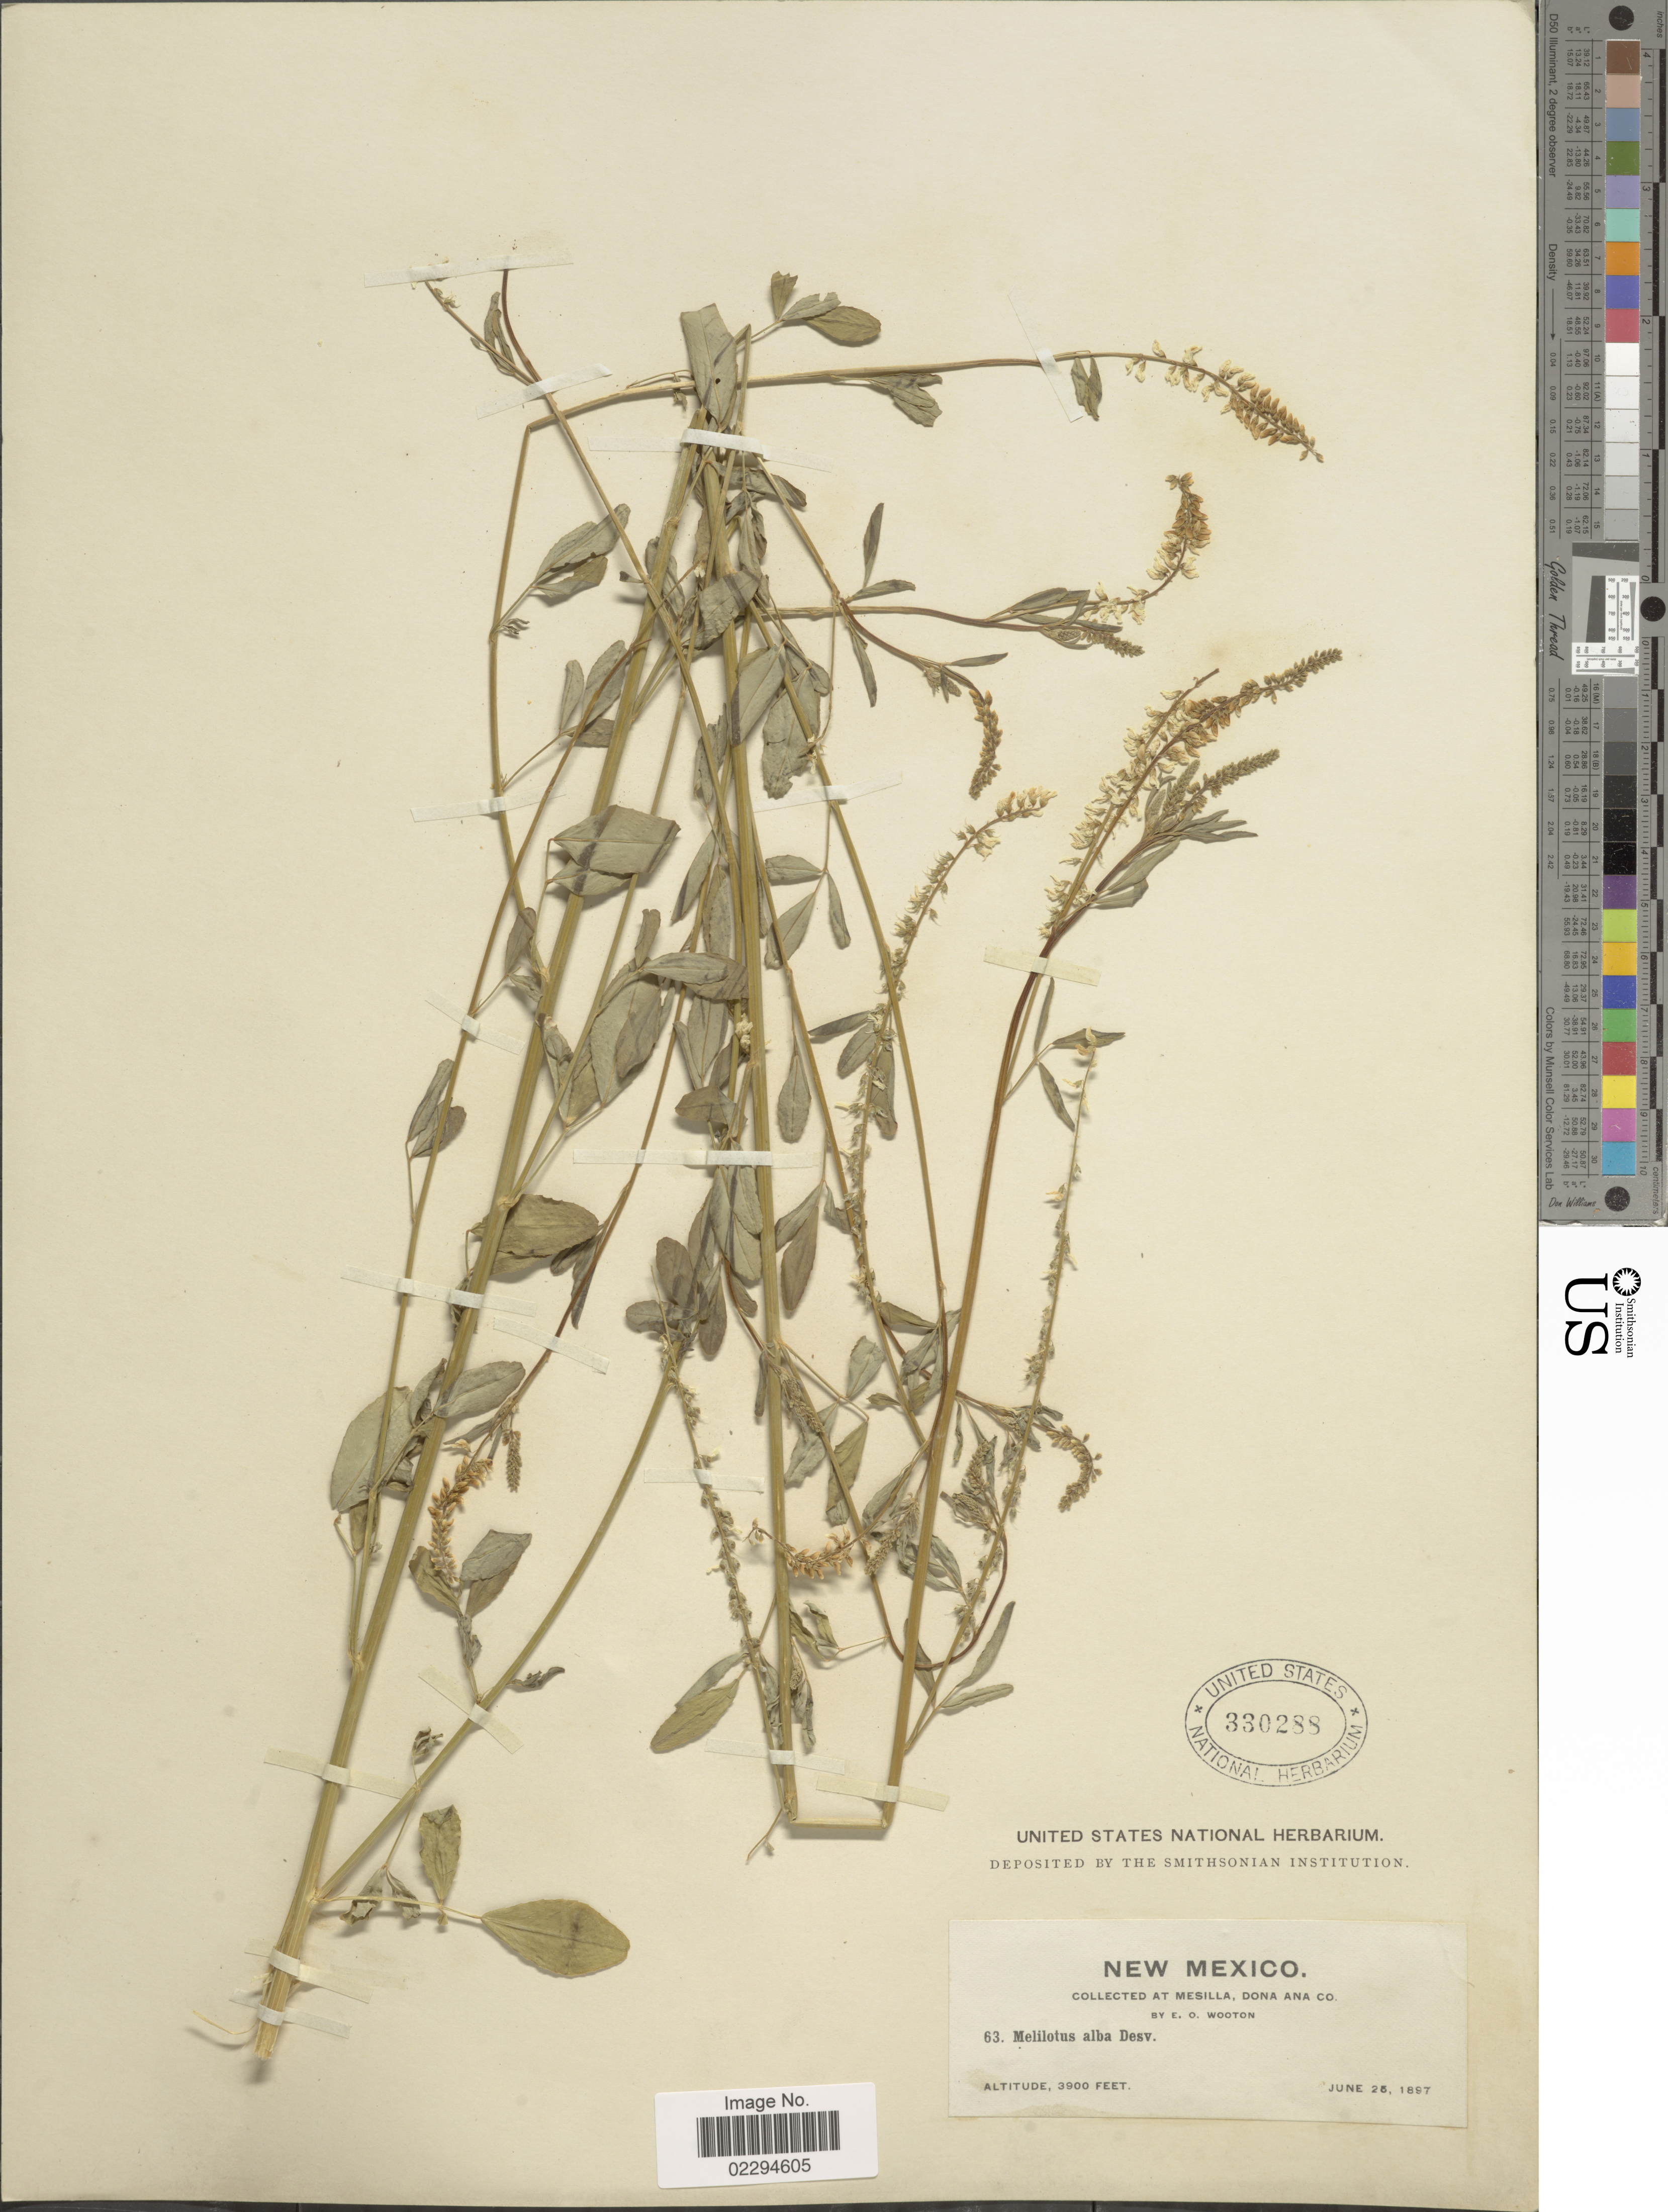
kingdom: Plantae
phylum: Tracheophyta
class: Magnoliopsida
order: Fabales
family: Fabaceae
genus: Melilotus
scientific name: Melilotus albus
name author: Medik.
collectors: E. O. Wooton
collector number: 63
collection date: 1897-06-25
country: United States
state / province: New Mexico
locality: Mesilla, Dona Ana Co.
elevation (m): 1189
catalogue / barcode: US 330288